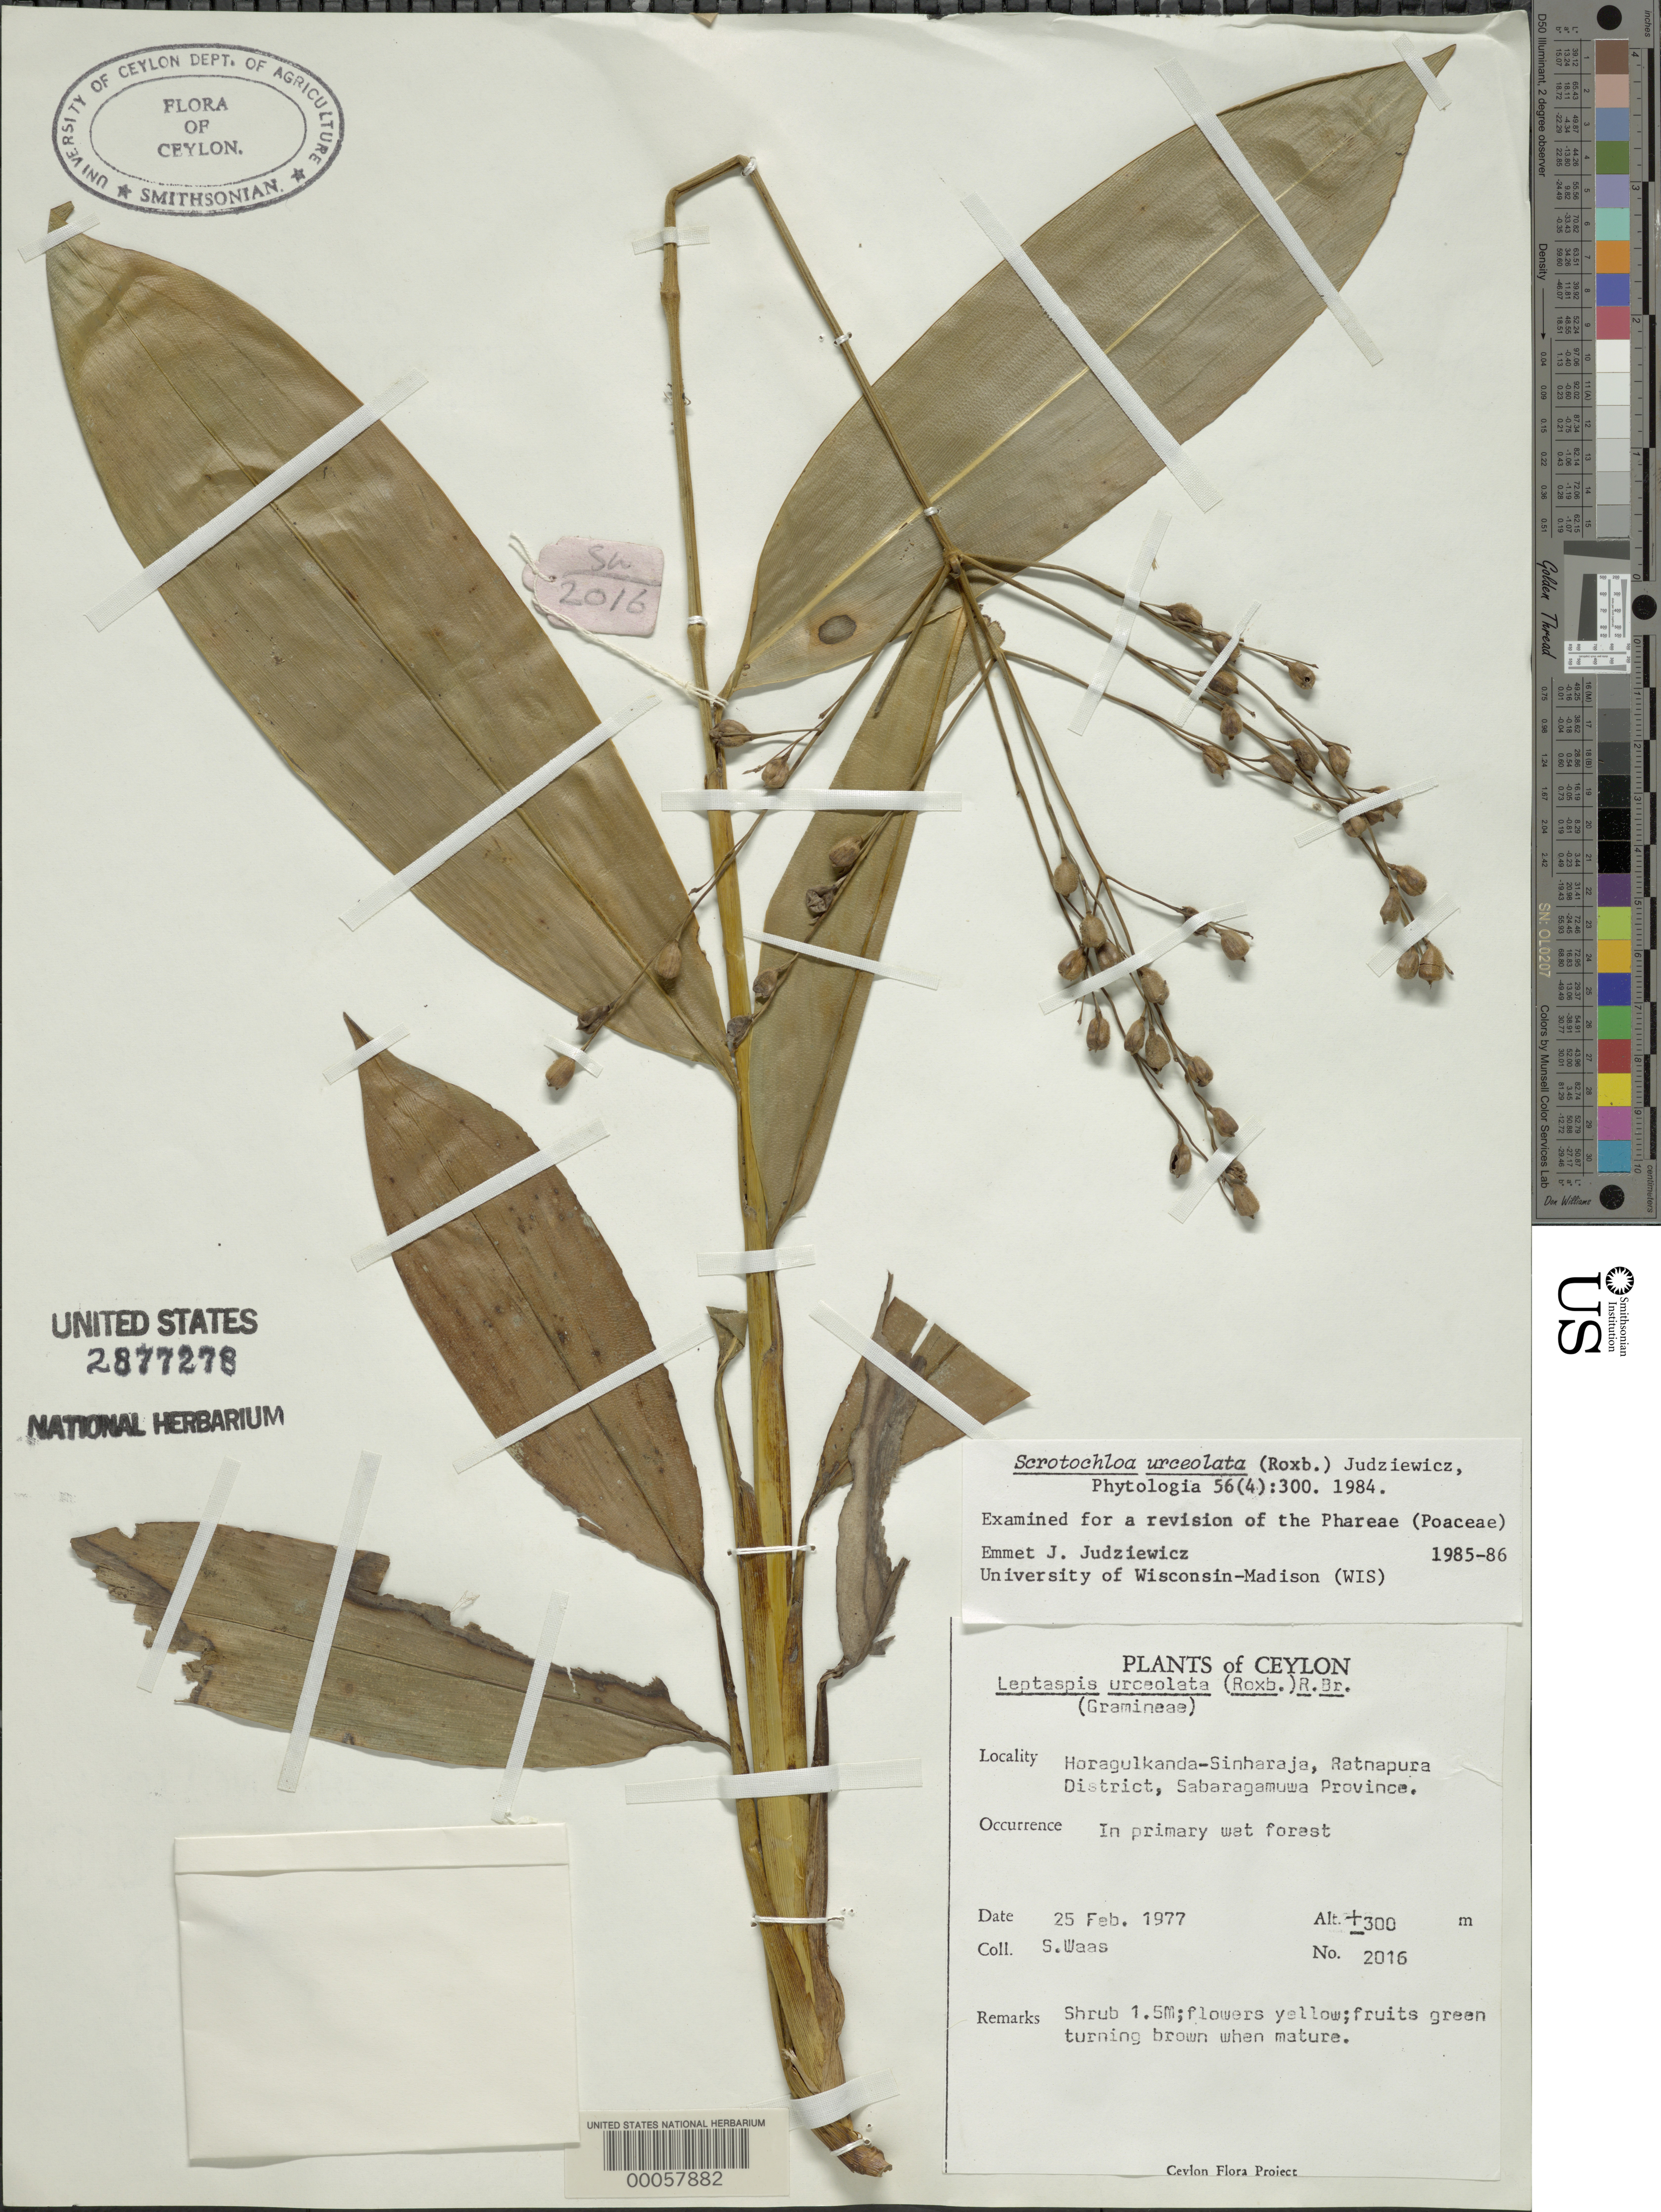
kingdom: Plantae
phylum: Tracheophyta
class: Liliopsida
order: Poales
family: Poaceae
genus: Scrotochloa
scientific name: Scrotochloa urceolata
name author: (Roxb.) Judz.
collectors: S. Waas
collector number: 2016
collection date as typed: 25 Feb 1977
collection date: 1977-02-25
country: Sri Lanka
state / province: Sabaragamuwa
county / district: Ratnapura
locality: Horagulkanda-Sinharaja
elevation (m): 300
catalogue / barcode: US 2877278